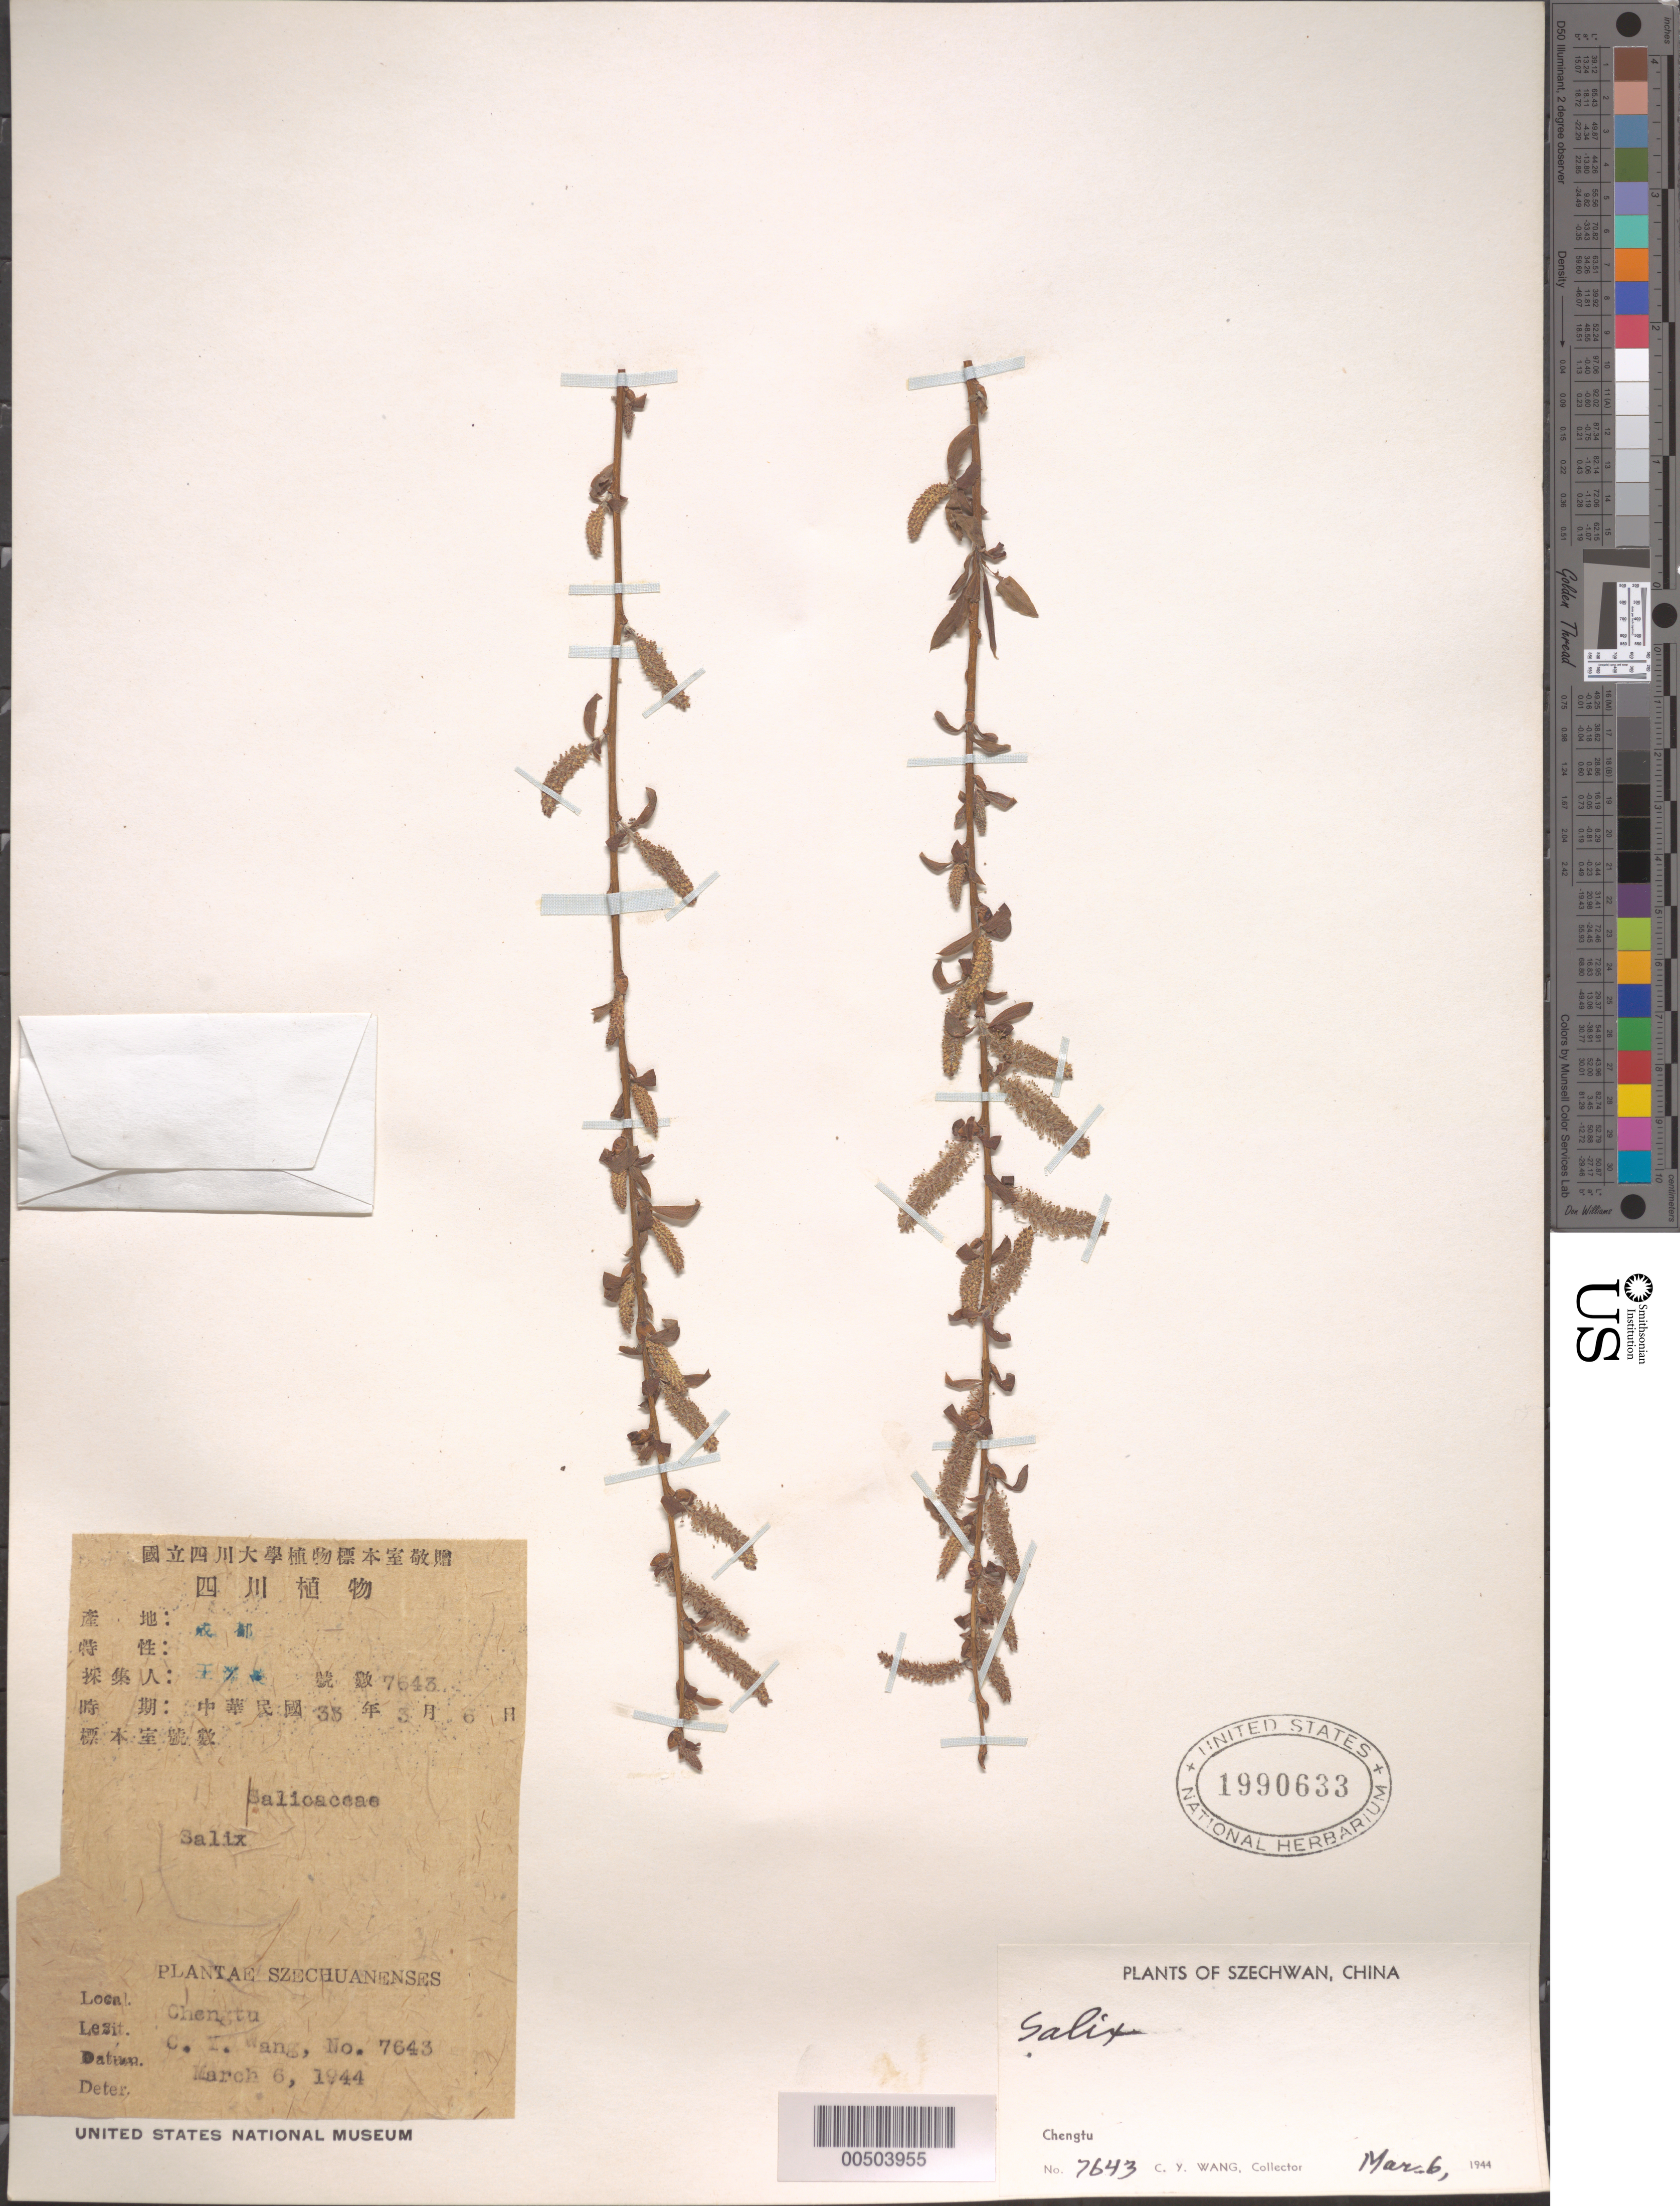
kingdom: Plantae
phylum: Tracheophyta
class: Magnoliopsida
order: Malpighiales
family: Salicaceae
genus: Salix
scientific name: Salix sp.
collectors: C. y. Wang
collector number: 7643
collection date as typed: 06 Mar 1944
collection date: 1944-03-06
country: China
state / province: Sichuan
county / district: Chengdu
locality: Ch'eng-tu Shih. [= Chengdu Shi]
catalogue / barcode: US 1990633